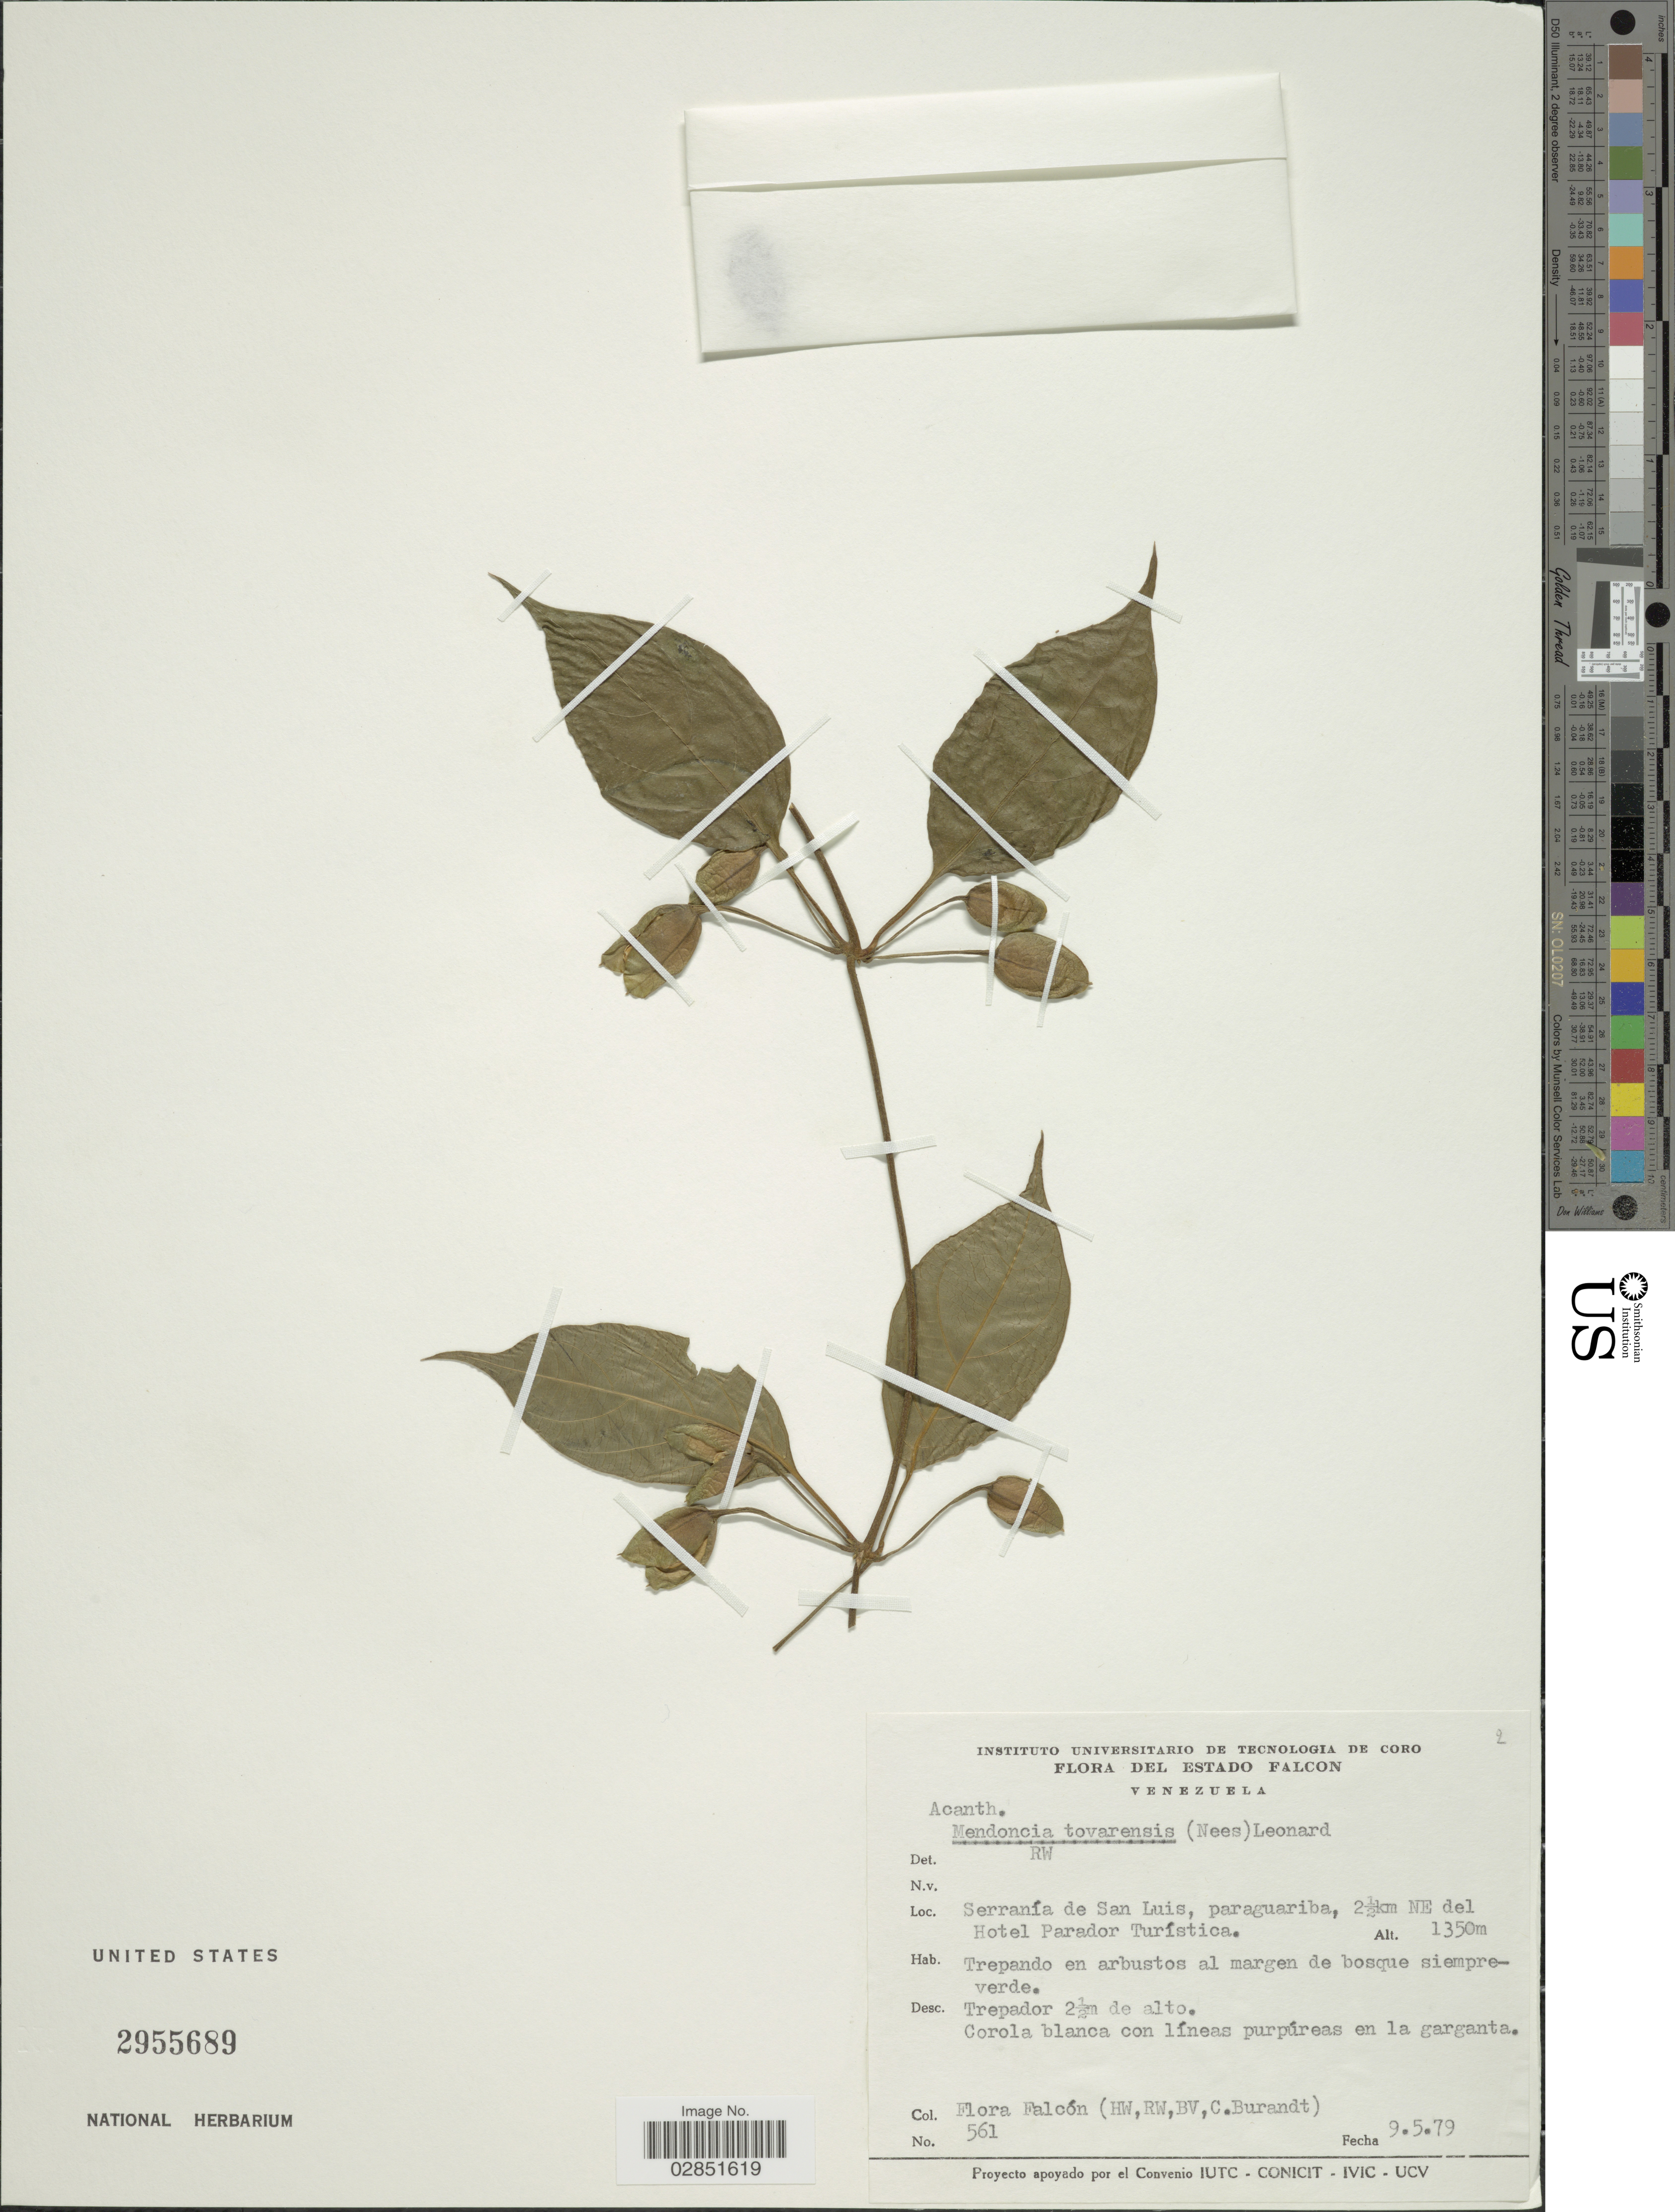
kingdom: Plantae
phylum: Tracheophyta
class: Magnoliopsida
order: Lamiales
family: Acanthaceae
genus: Mendoncia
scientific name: Mendoncia tovarensis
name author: (Klotzsch & H. Karst. ex Nees) Leonard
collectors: Flora Falcón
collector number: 561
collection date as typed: Transcribed d/m/y: 9/5/79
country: Venezuela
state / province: Falcón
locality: Serranía de San Luis, paraguariba, 2½ km NE del Hotel Parador Turística.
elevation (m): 1350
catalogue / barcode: US 2955689